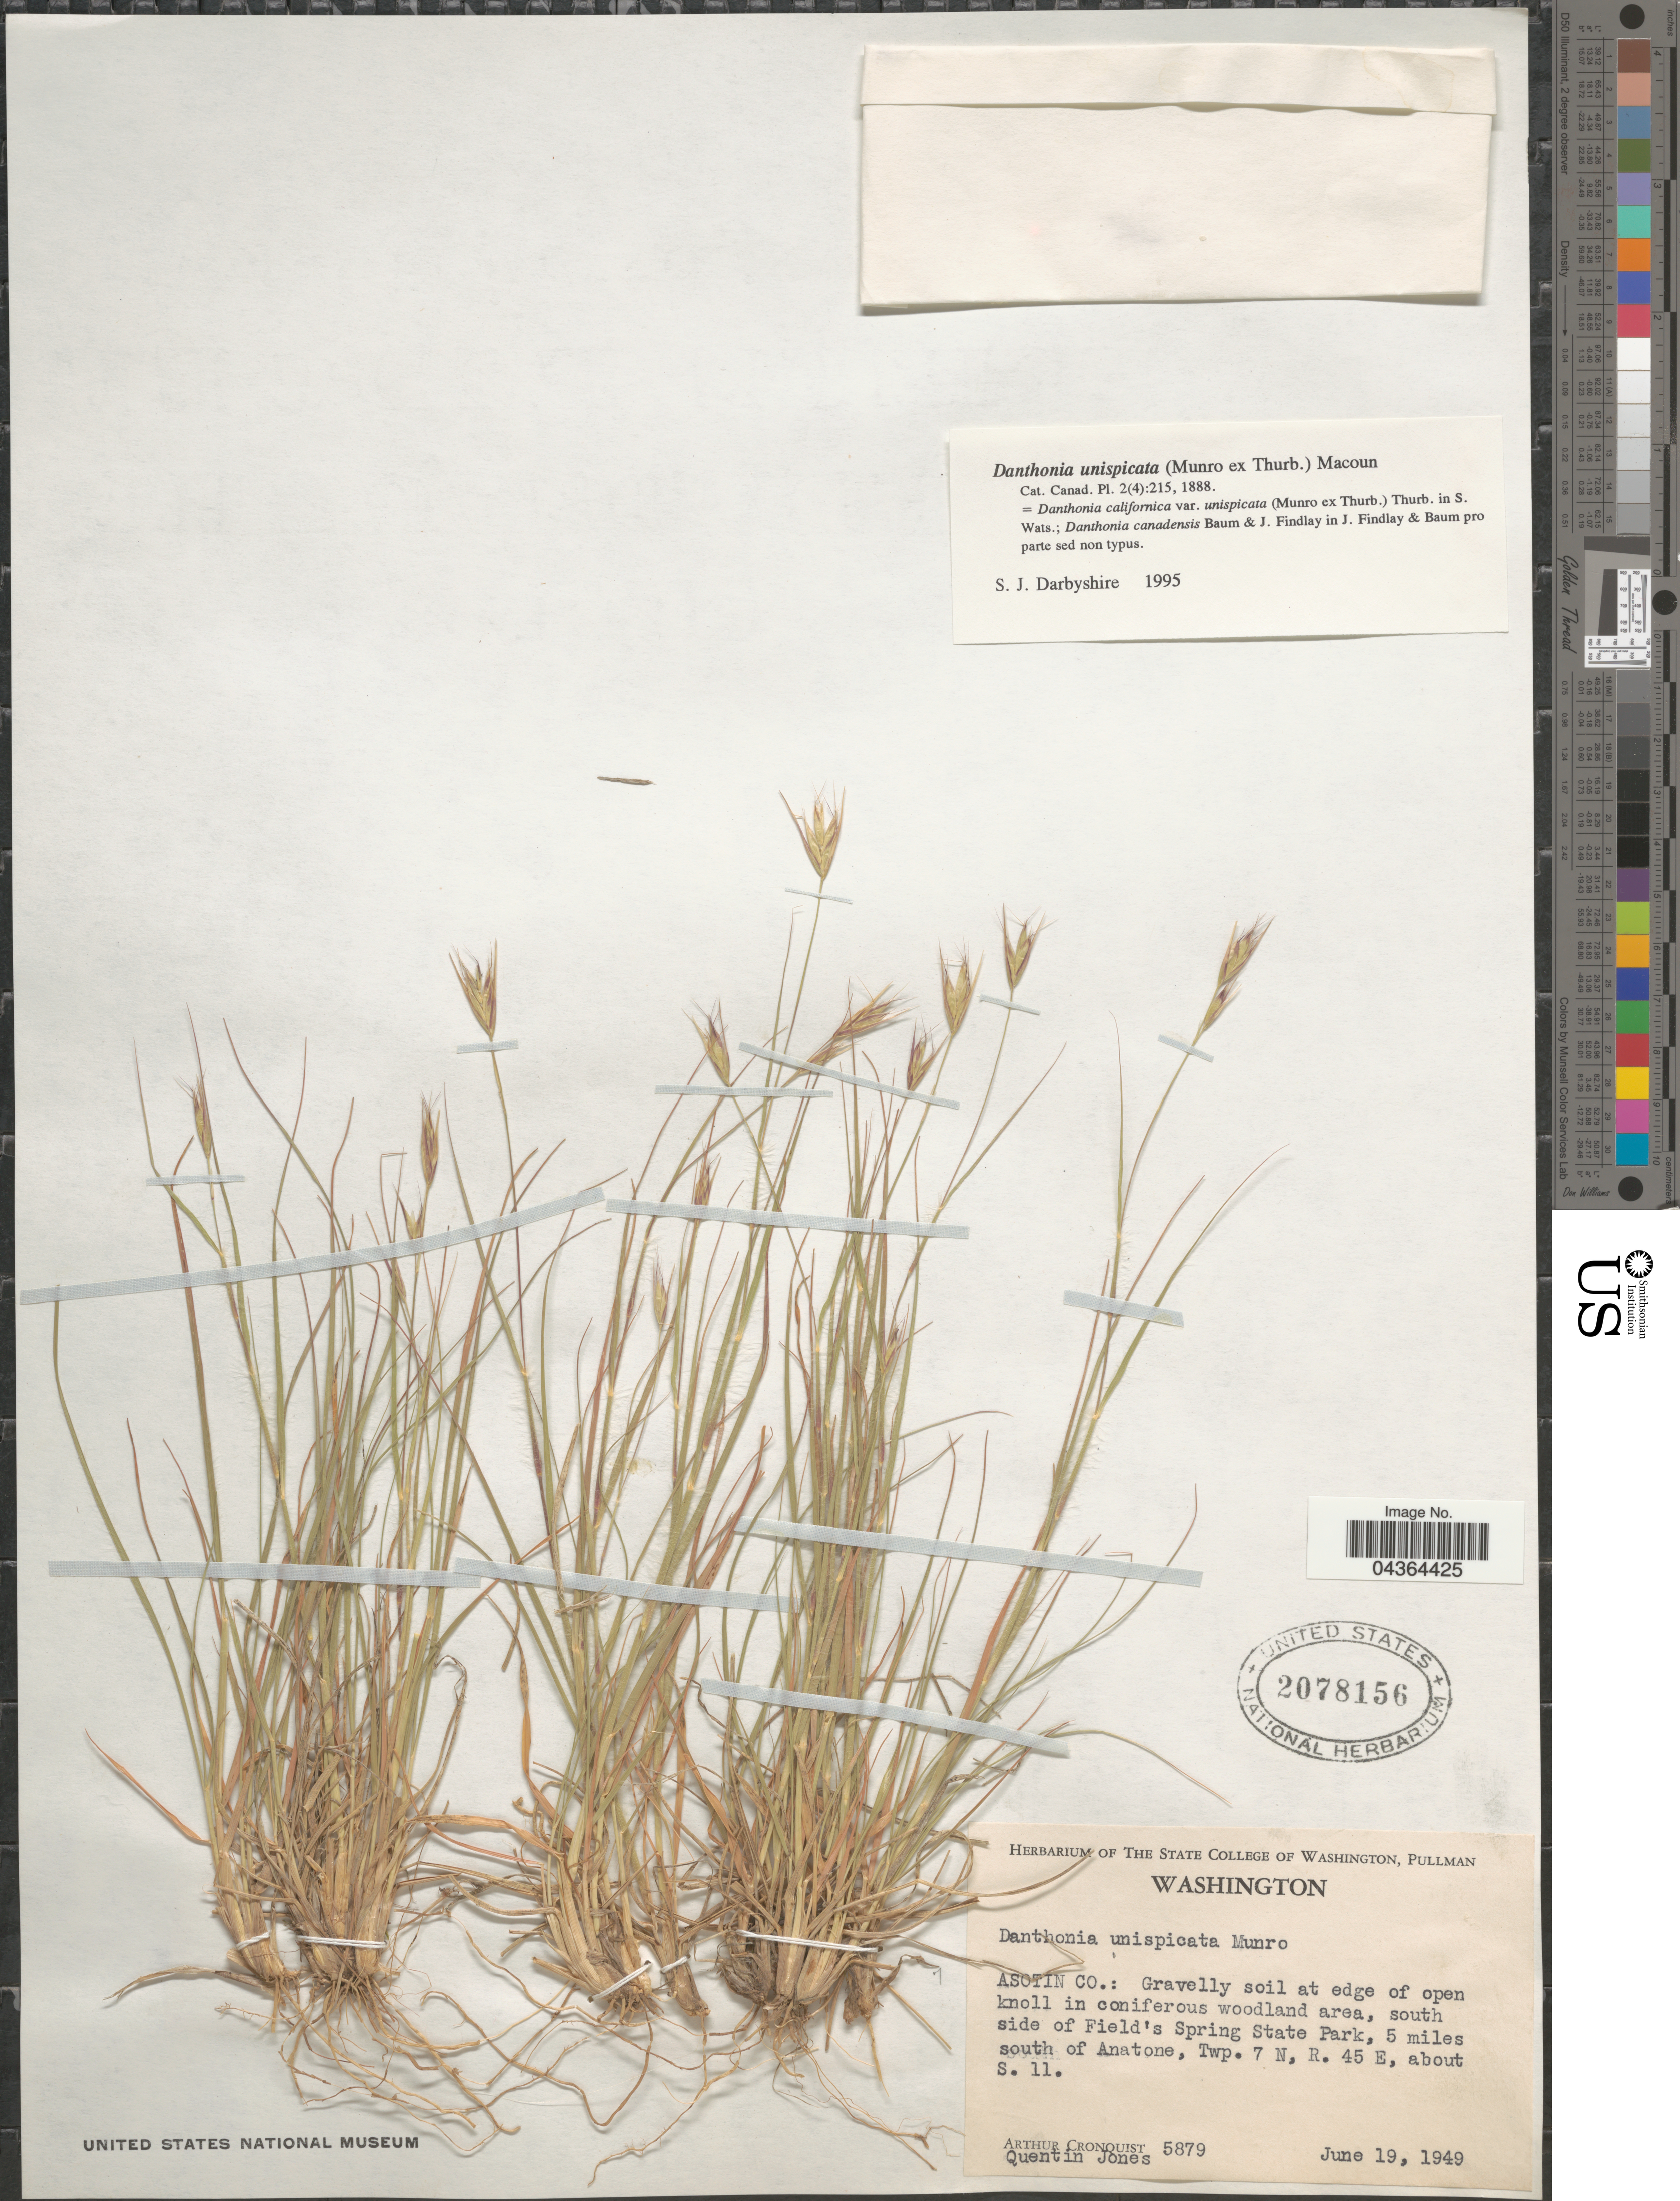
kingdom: Plantae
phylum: Tracheophyta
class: Liliopsida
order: Poales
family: Poaceae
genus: Danthonia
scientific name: Danthonia unispicata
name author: (Thurb.) Munro ex Macoun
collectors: A. J. Cronquist & Q. Jones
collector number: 5879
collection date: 1949-06-19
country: United States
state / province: Washington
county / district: Asotin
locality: Asotin Co.: Gravelly soil at edge of open knoll in coniferous woodland area, south side of Field's Spring State Park, 5 miles south of Anatone, Twp. 7 N, R. 45 E, about S. 11.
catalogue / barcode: US 2078156